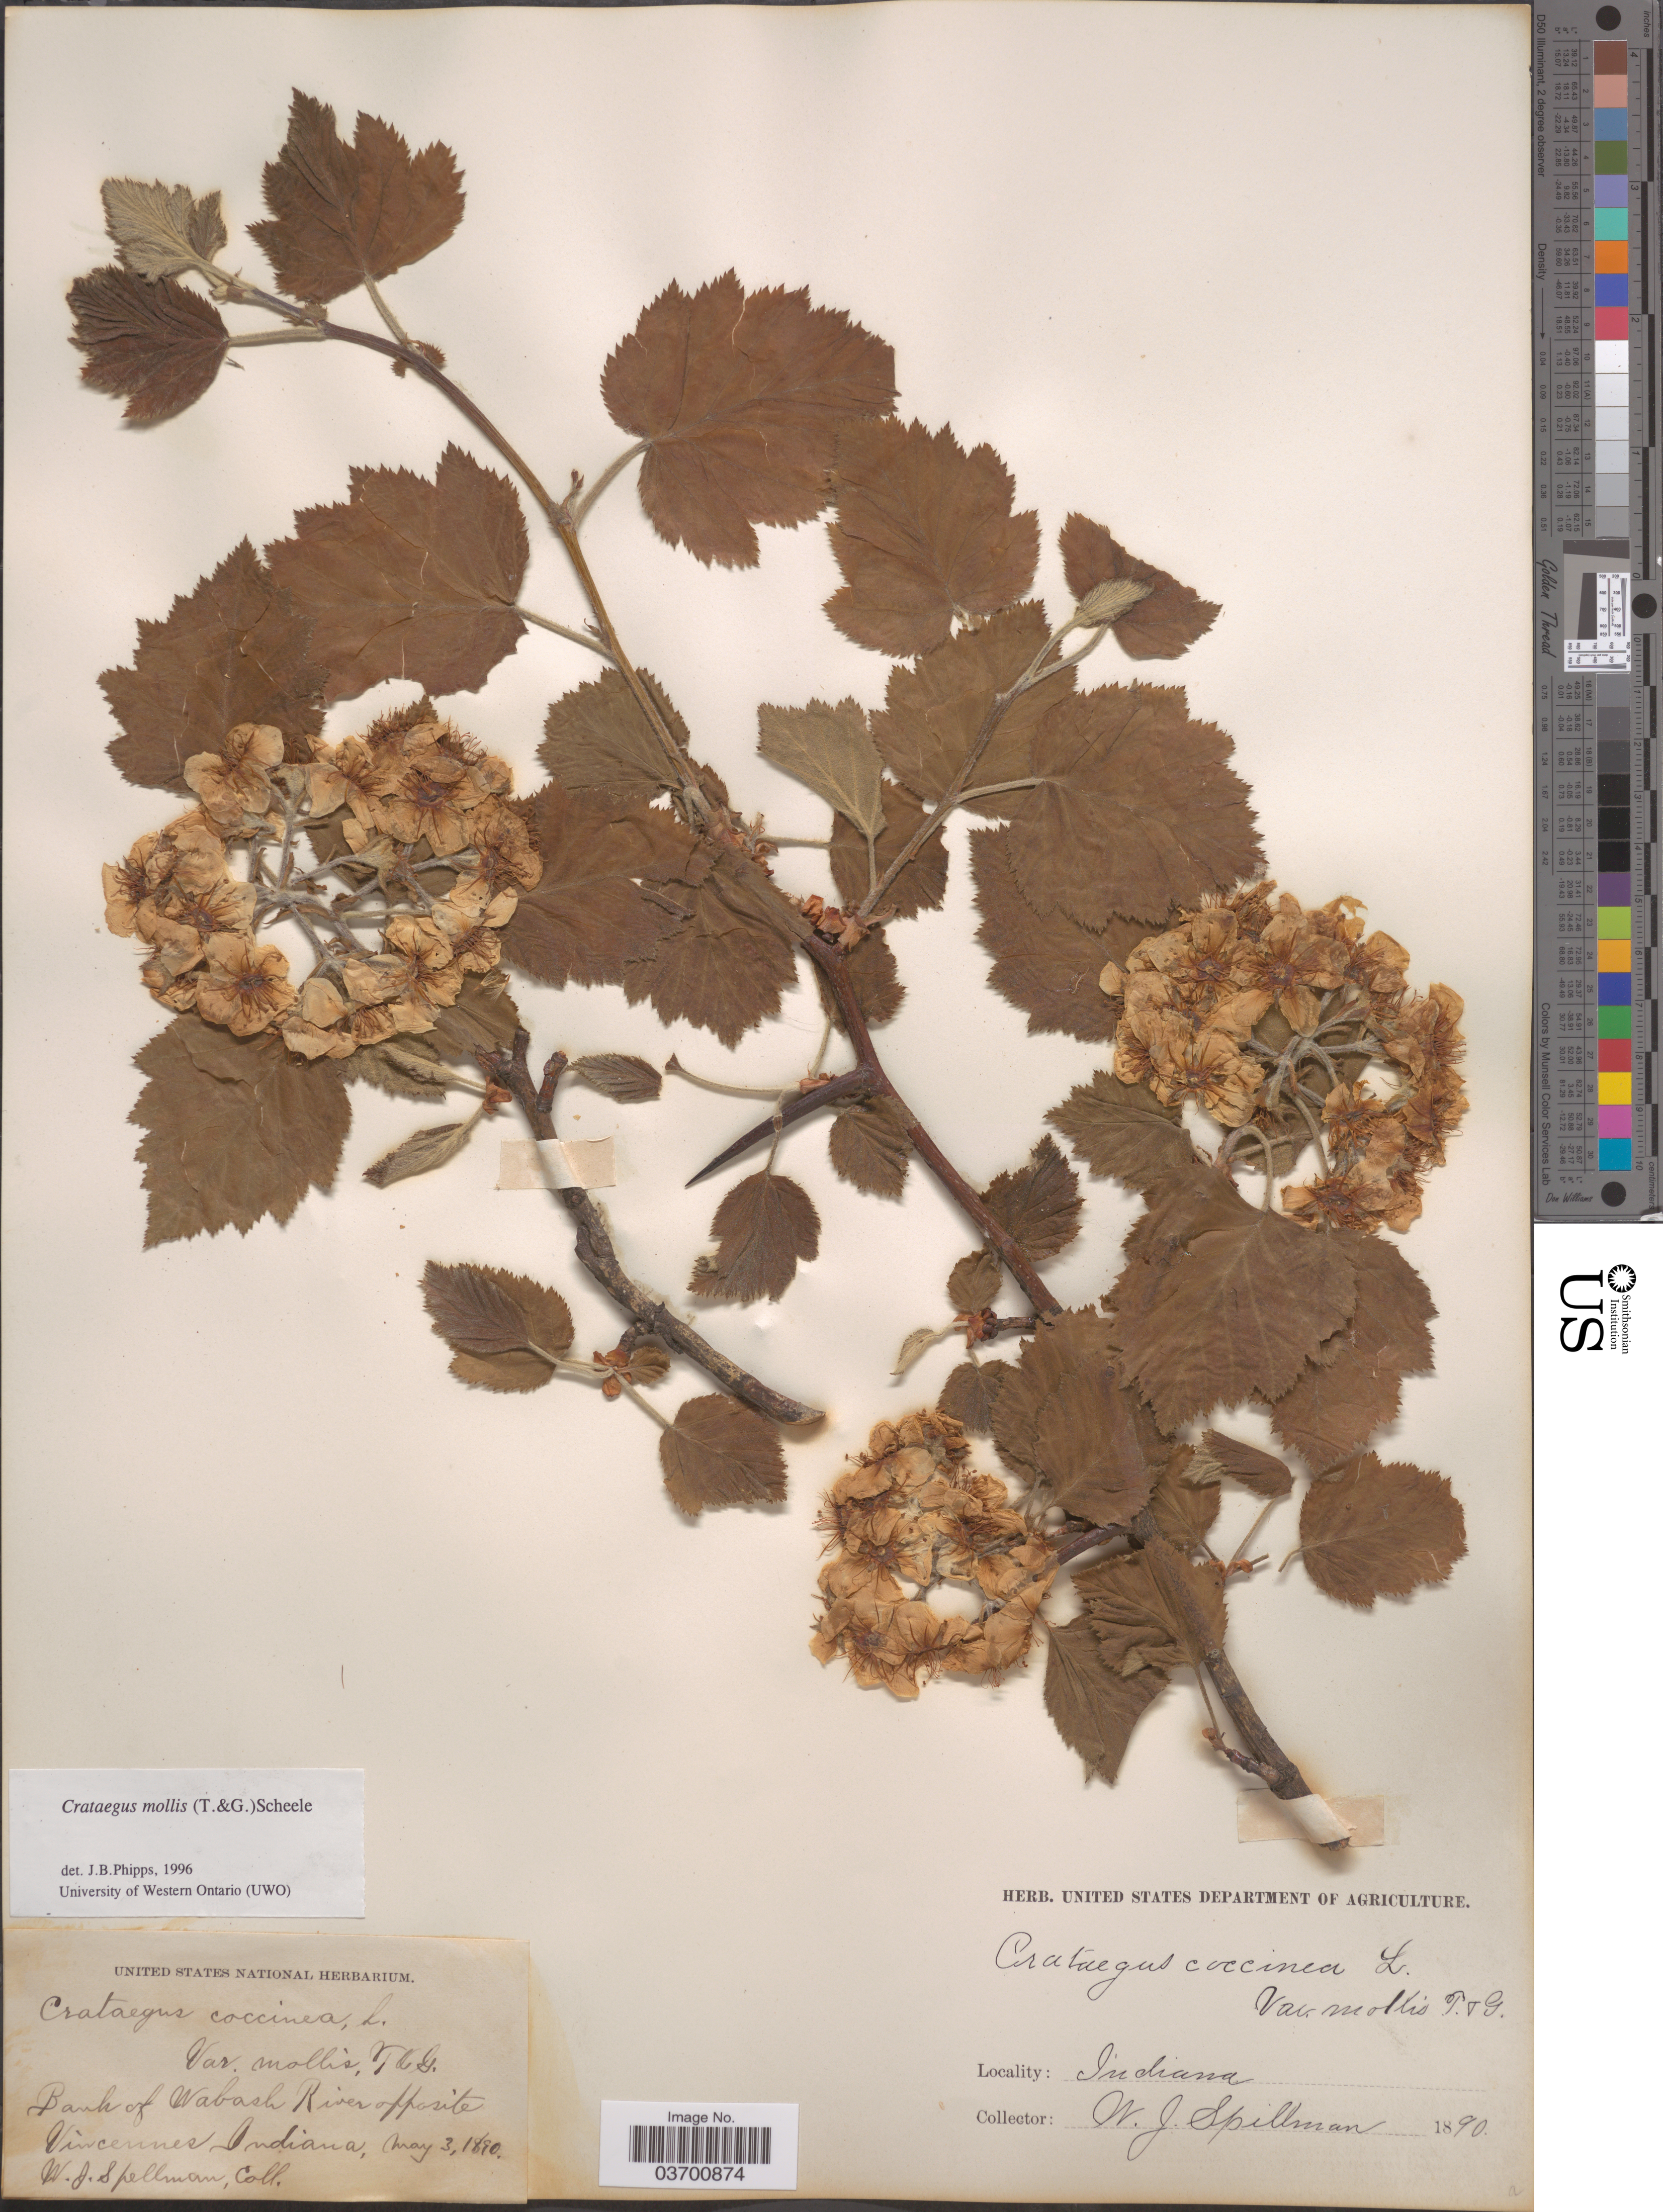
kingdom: Plantae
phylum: Tracheophyta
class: Magnoliopsida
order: Rosales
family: Rosaceae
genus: Crataegus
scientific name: Crataegus mollis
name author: (Torr. & A. Gray) Scheele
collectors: W. Spellman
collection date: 1890-05-03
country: United States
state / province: Indiana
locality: Bank of Wabash River opposite Vincennes.